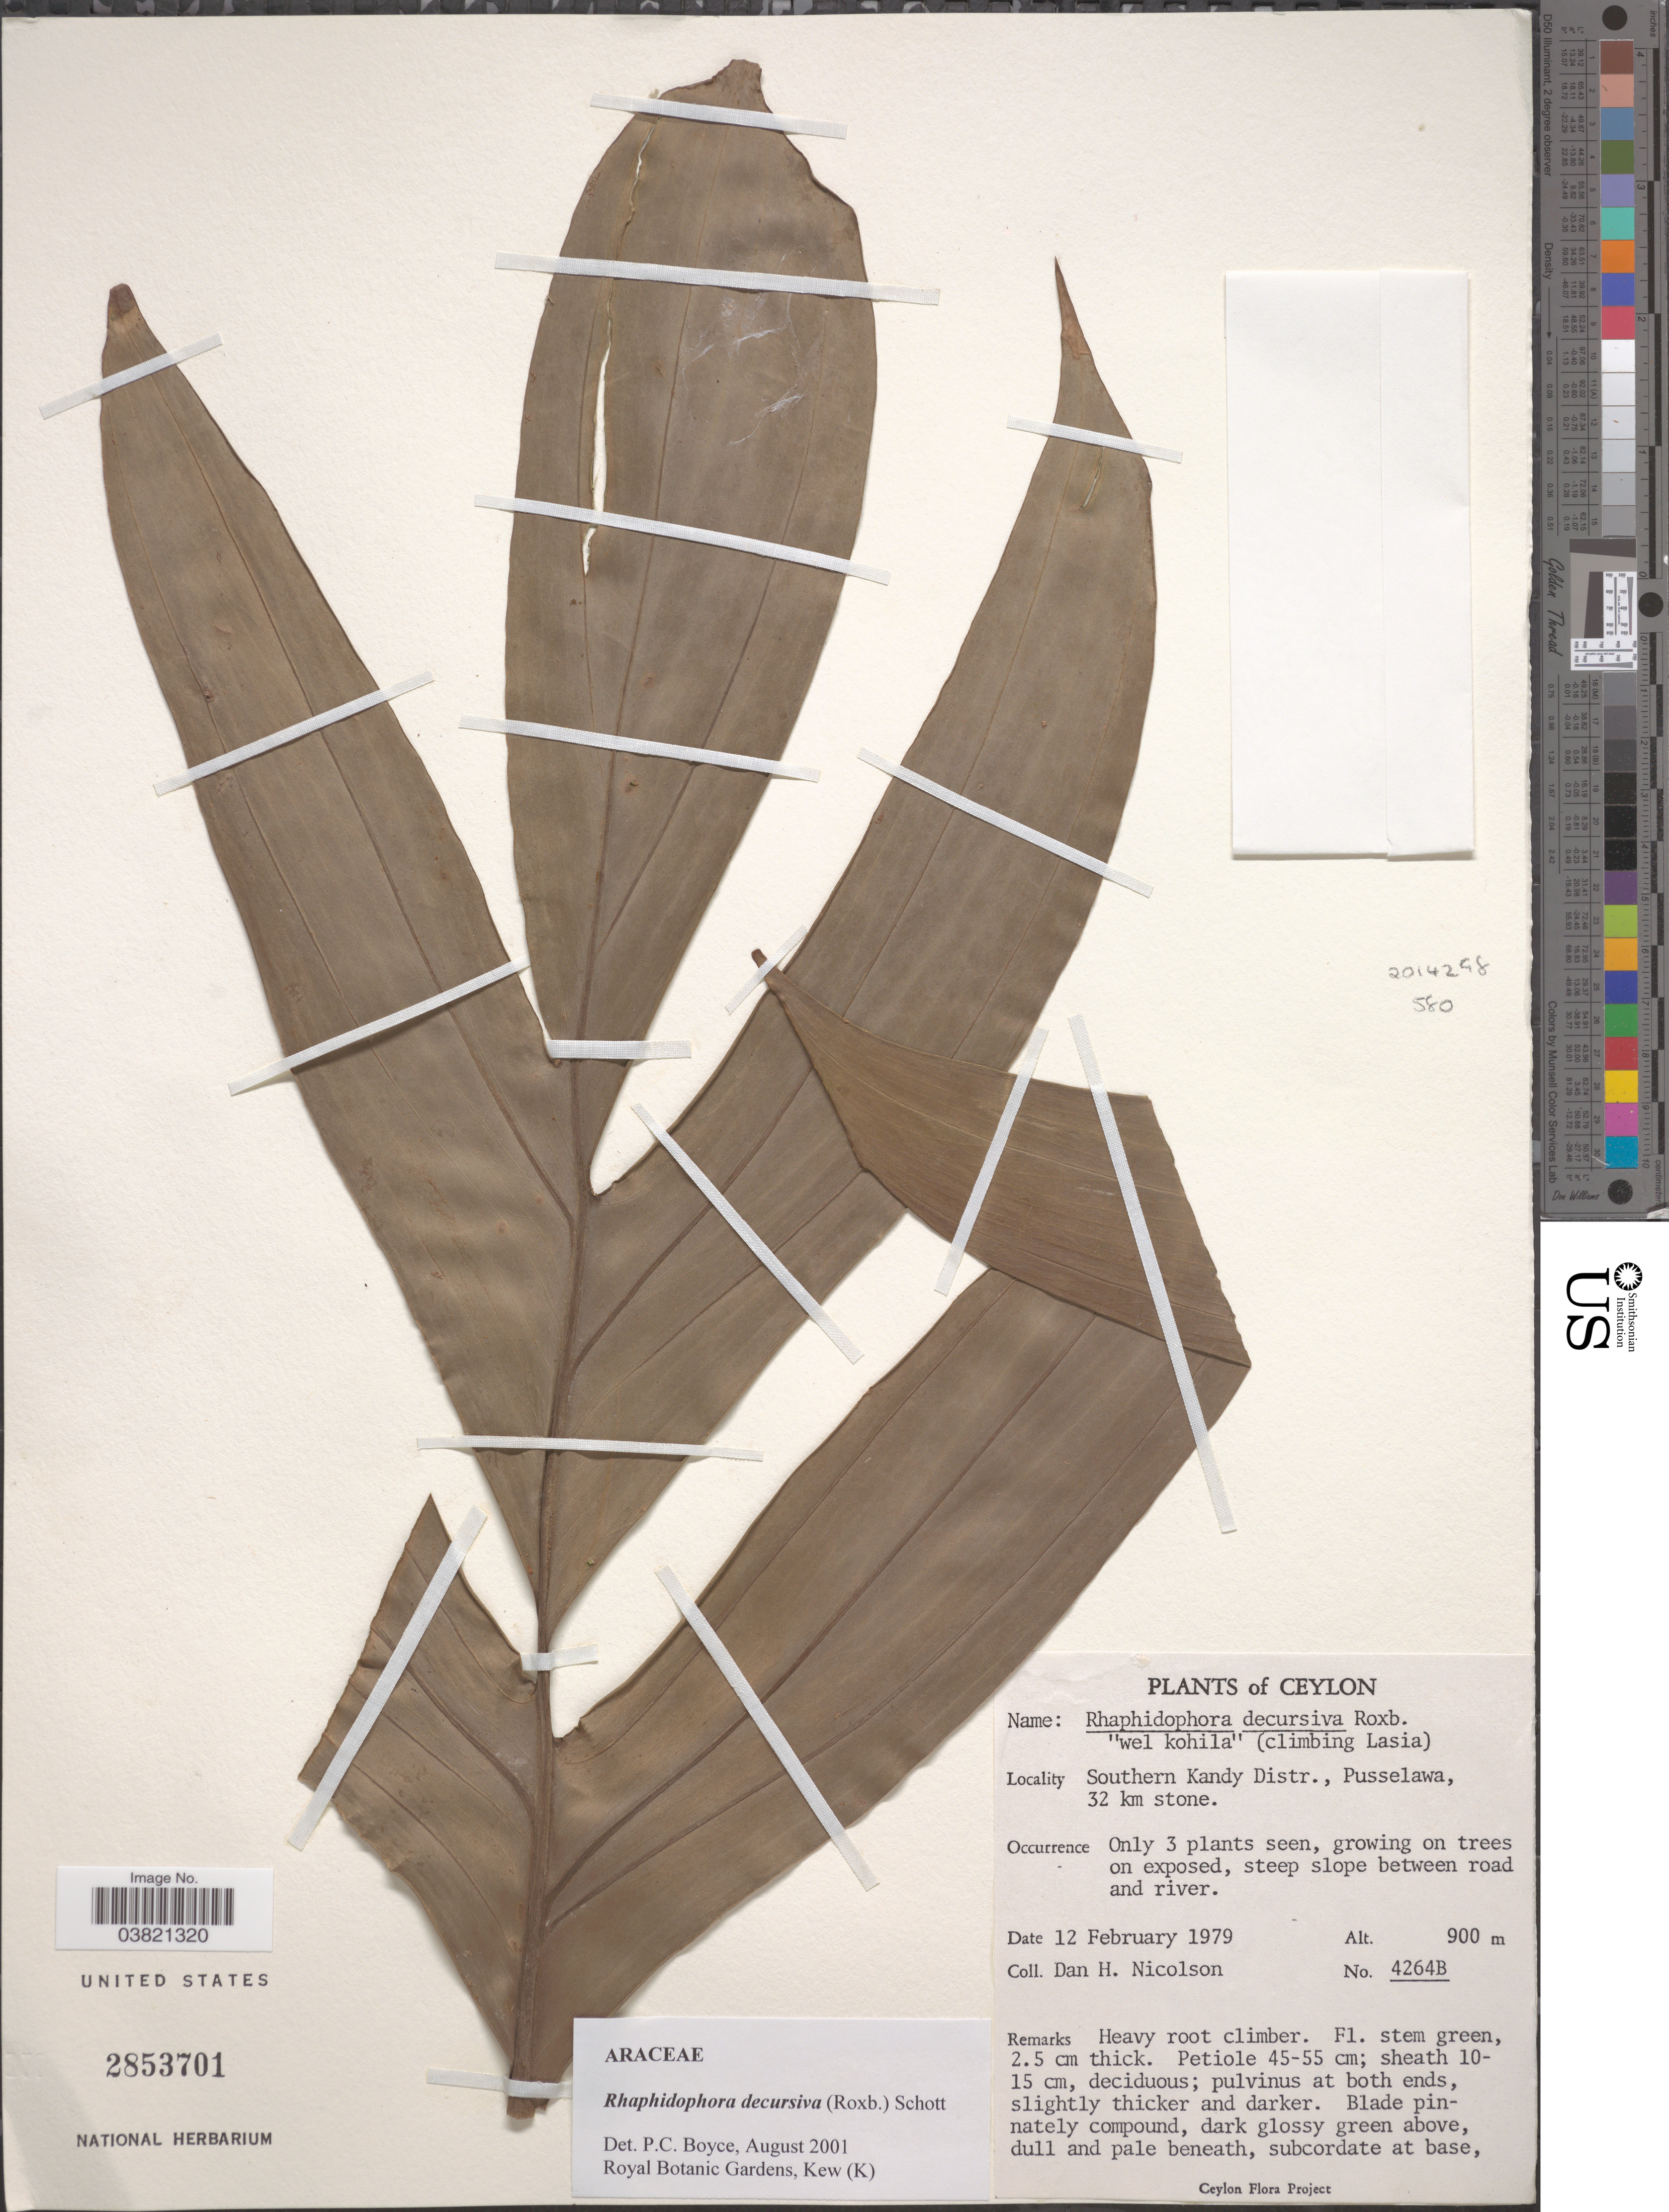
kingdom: Plantae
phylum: Tracheophyta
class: Liliopsida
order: Alismatales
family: Araceae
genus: Rhaphidophora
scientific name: Rhaphidophora decursiva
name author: (Roxb.) Schott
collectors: D. H. Nicolson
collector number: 4264B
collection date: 1979-02-12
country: Sri Lanka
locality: Ceylon. Southern Kandy Distr., Pusselawa, 32 km stone. Steep slope between road and river.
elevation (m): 900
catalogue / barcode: US 2853701